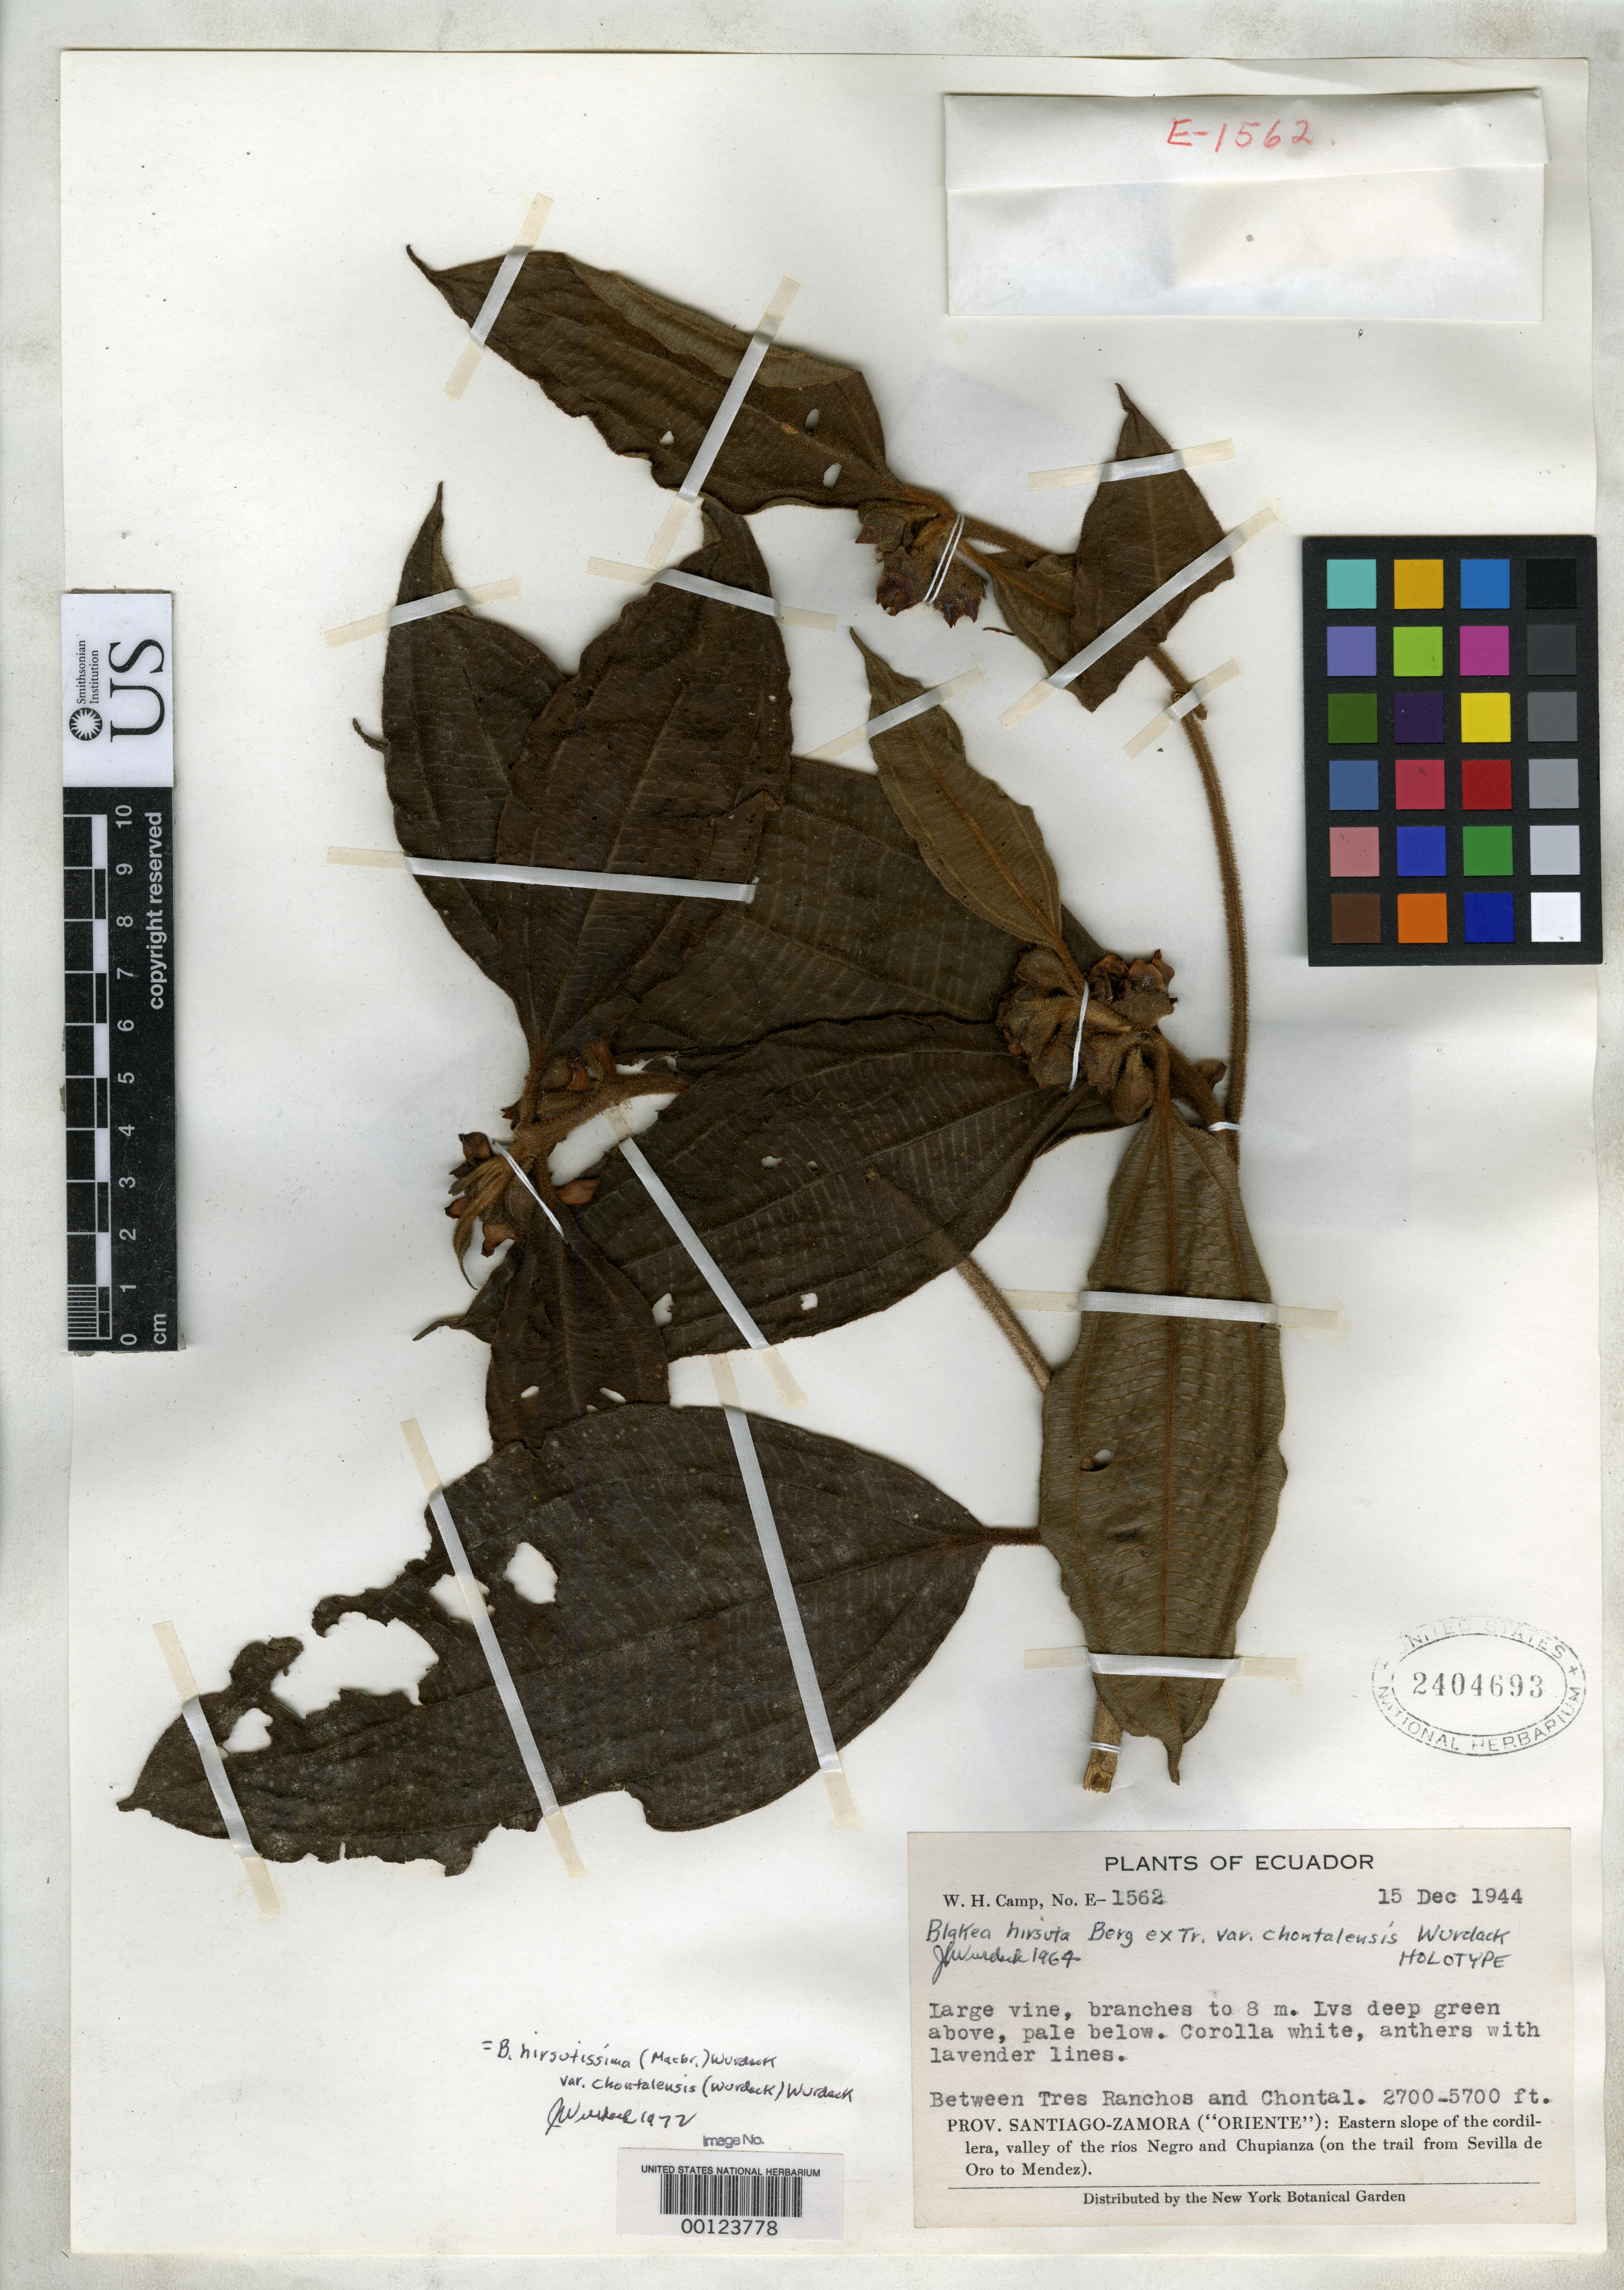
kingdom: Plantae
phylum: Tracheophyta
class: Magnoliopsida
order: Myrtales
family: Melastomataceae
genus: Blakea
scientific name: Blakea hirsuta var. chontalensis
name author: Wurdack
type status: Holotype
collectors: W. H. Camp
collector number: E-1562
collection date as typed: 15 Dec 1944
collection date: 1944-12-15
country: Ecuador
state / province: Morona-Santiago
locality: Tres Ranchos-Chontal.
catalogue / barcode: US 2404693